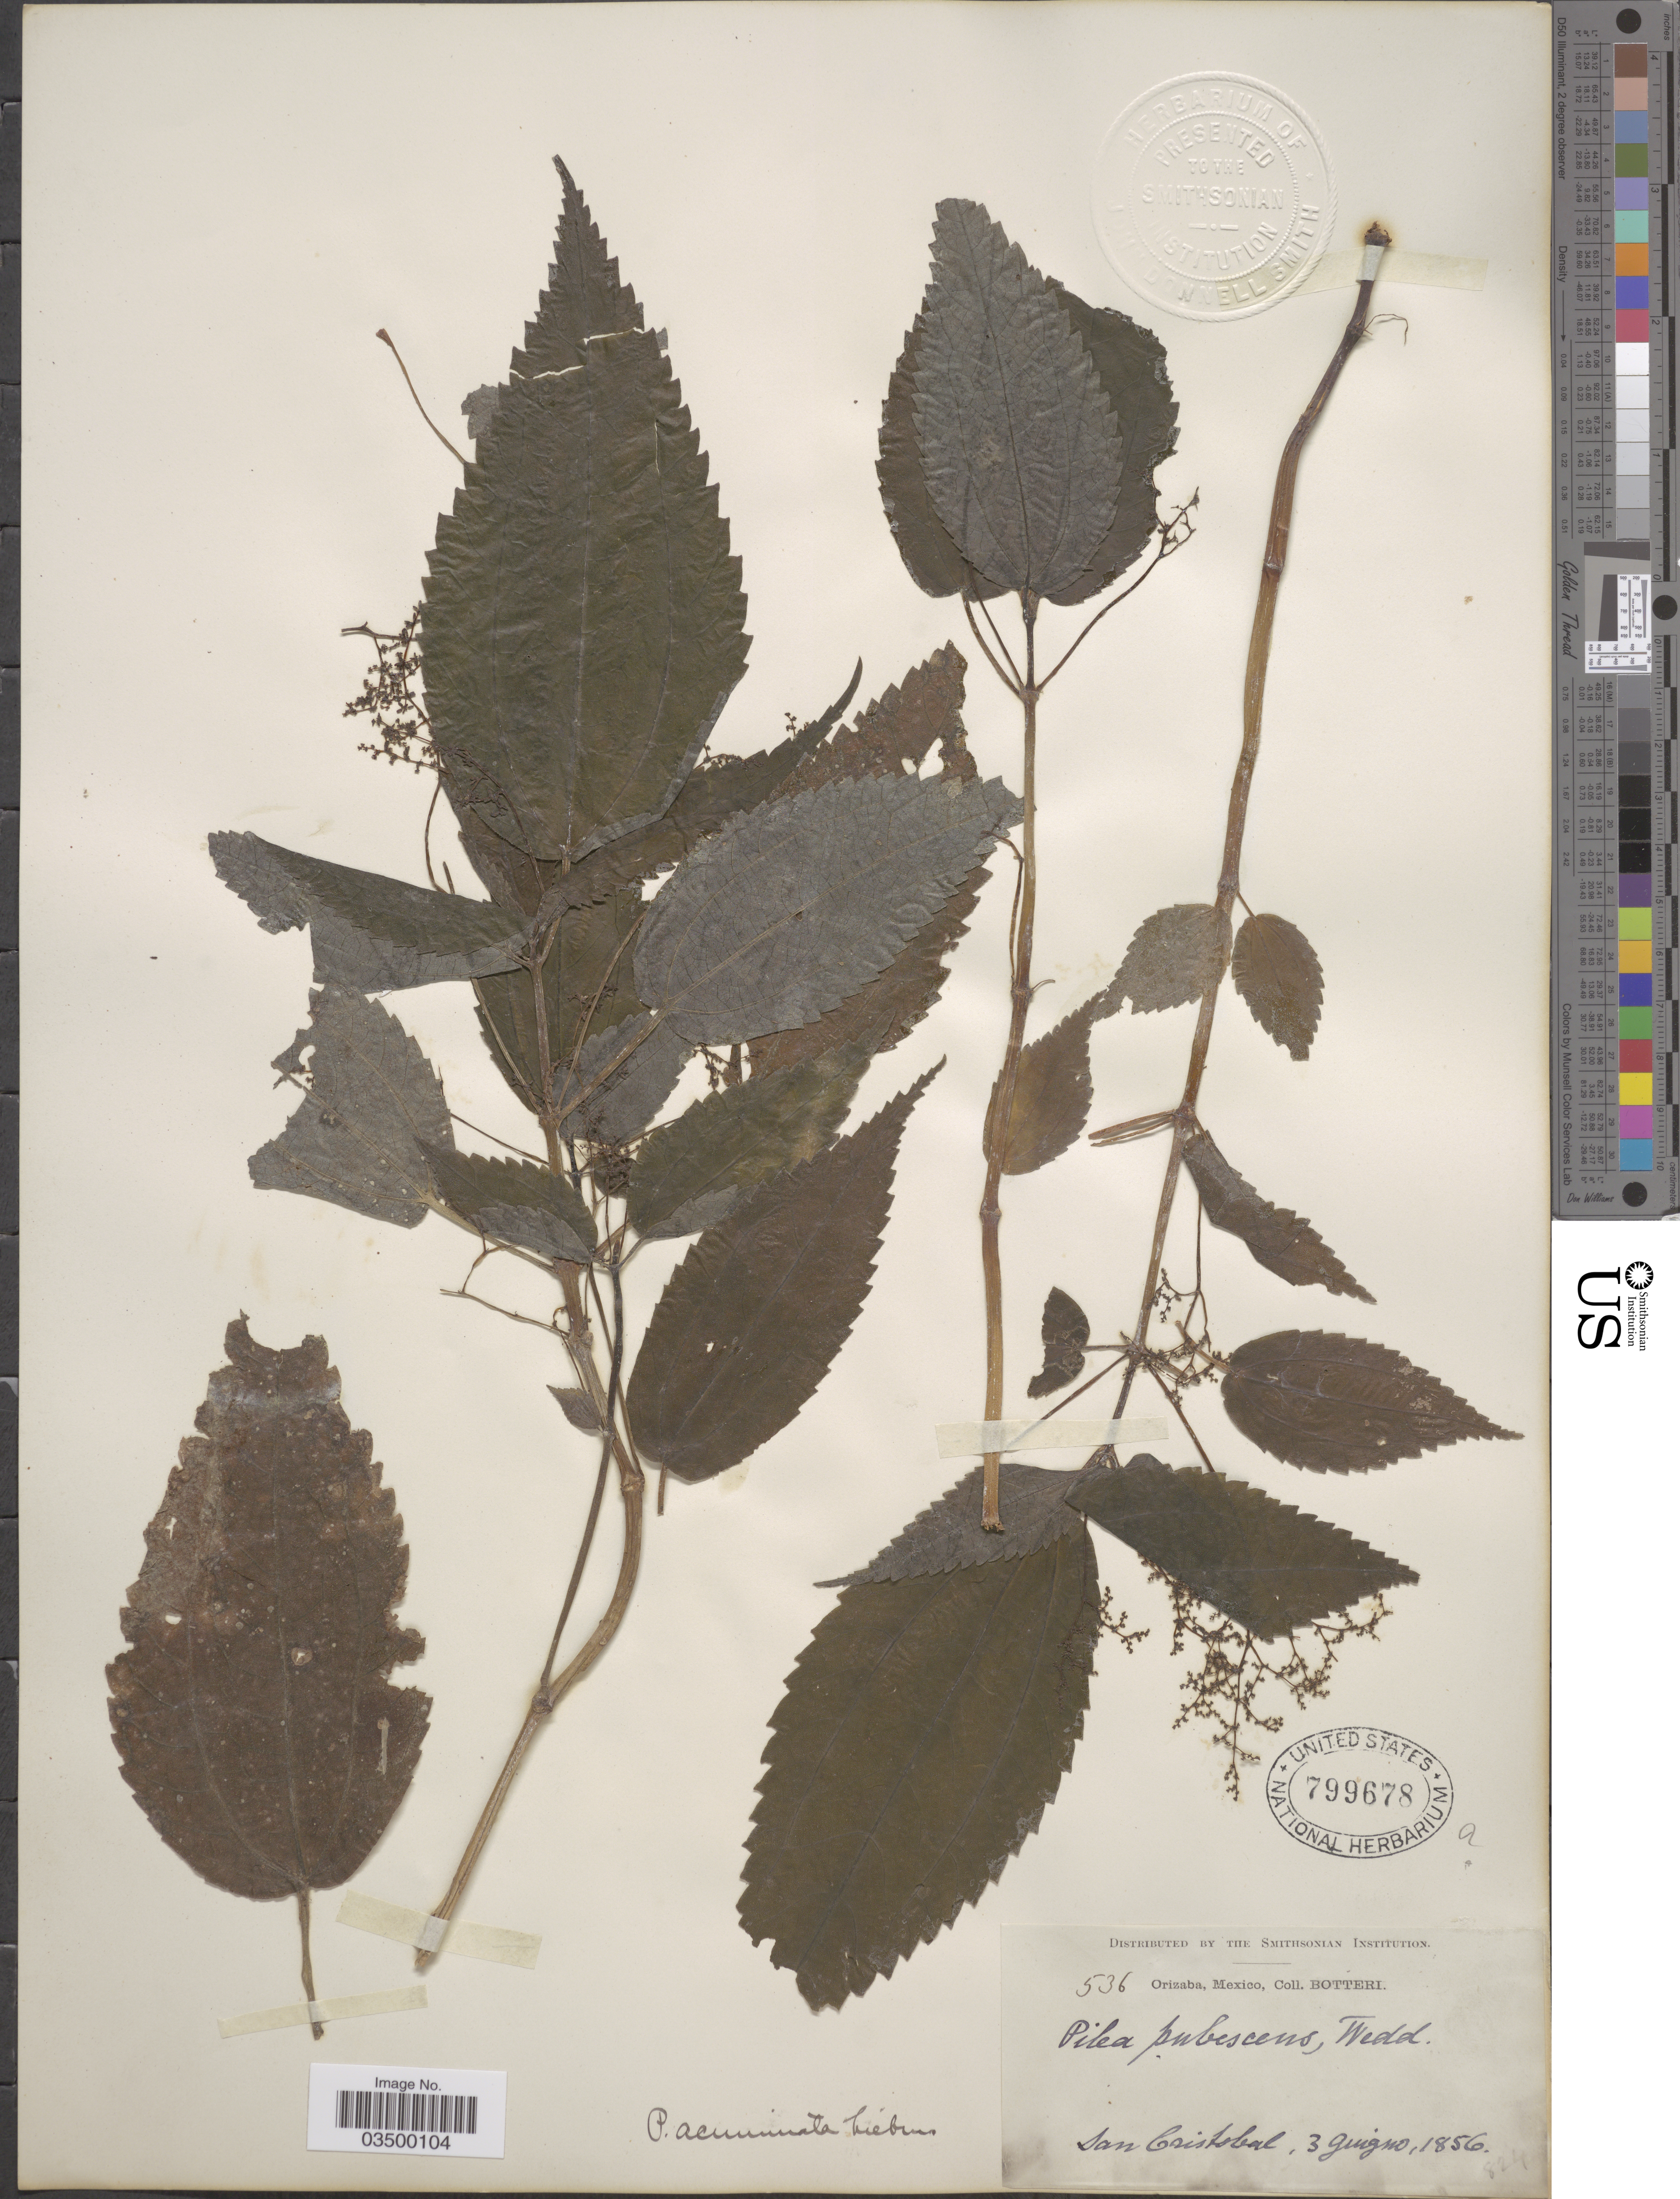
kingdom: Plantae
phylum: Tracheophyta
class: Magnoliopsida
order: Rosales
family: Urticaceae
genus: Pilea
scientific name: Pilea acuminata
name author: Liebm.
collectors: -. Botteri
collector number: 536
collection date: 1856-06-03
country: Mexico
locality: Orizaba. San Cristobal.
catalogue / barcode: US 799678